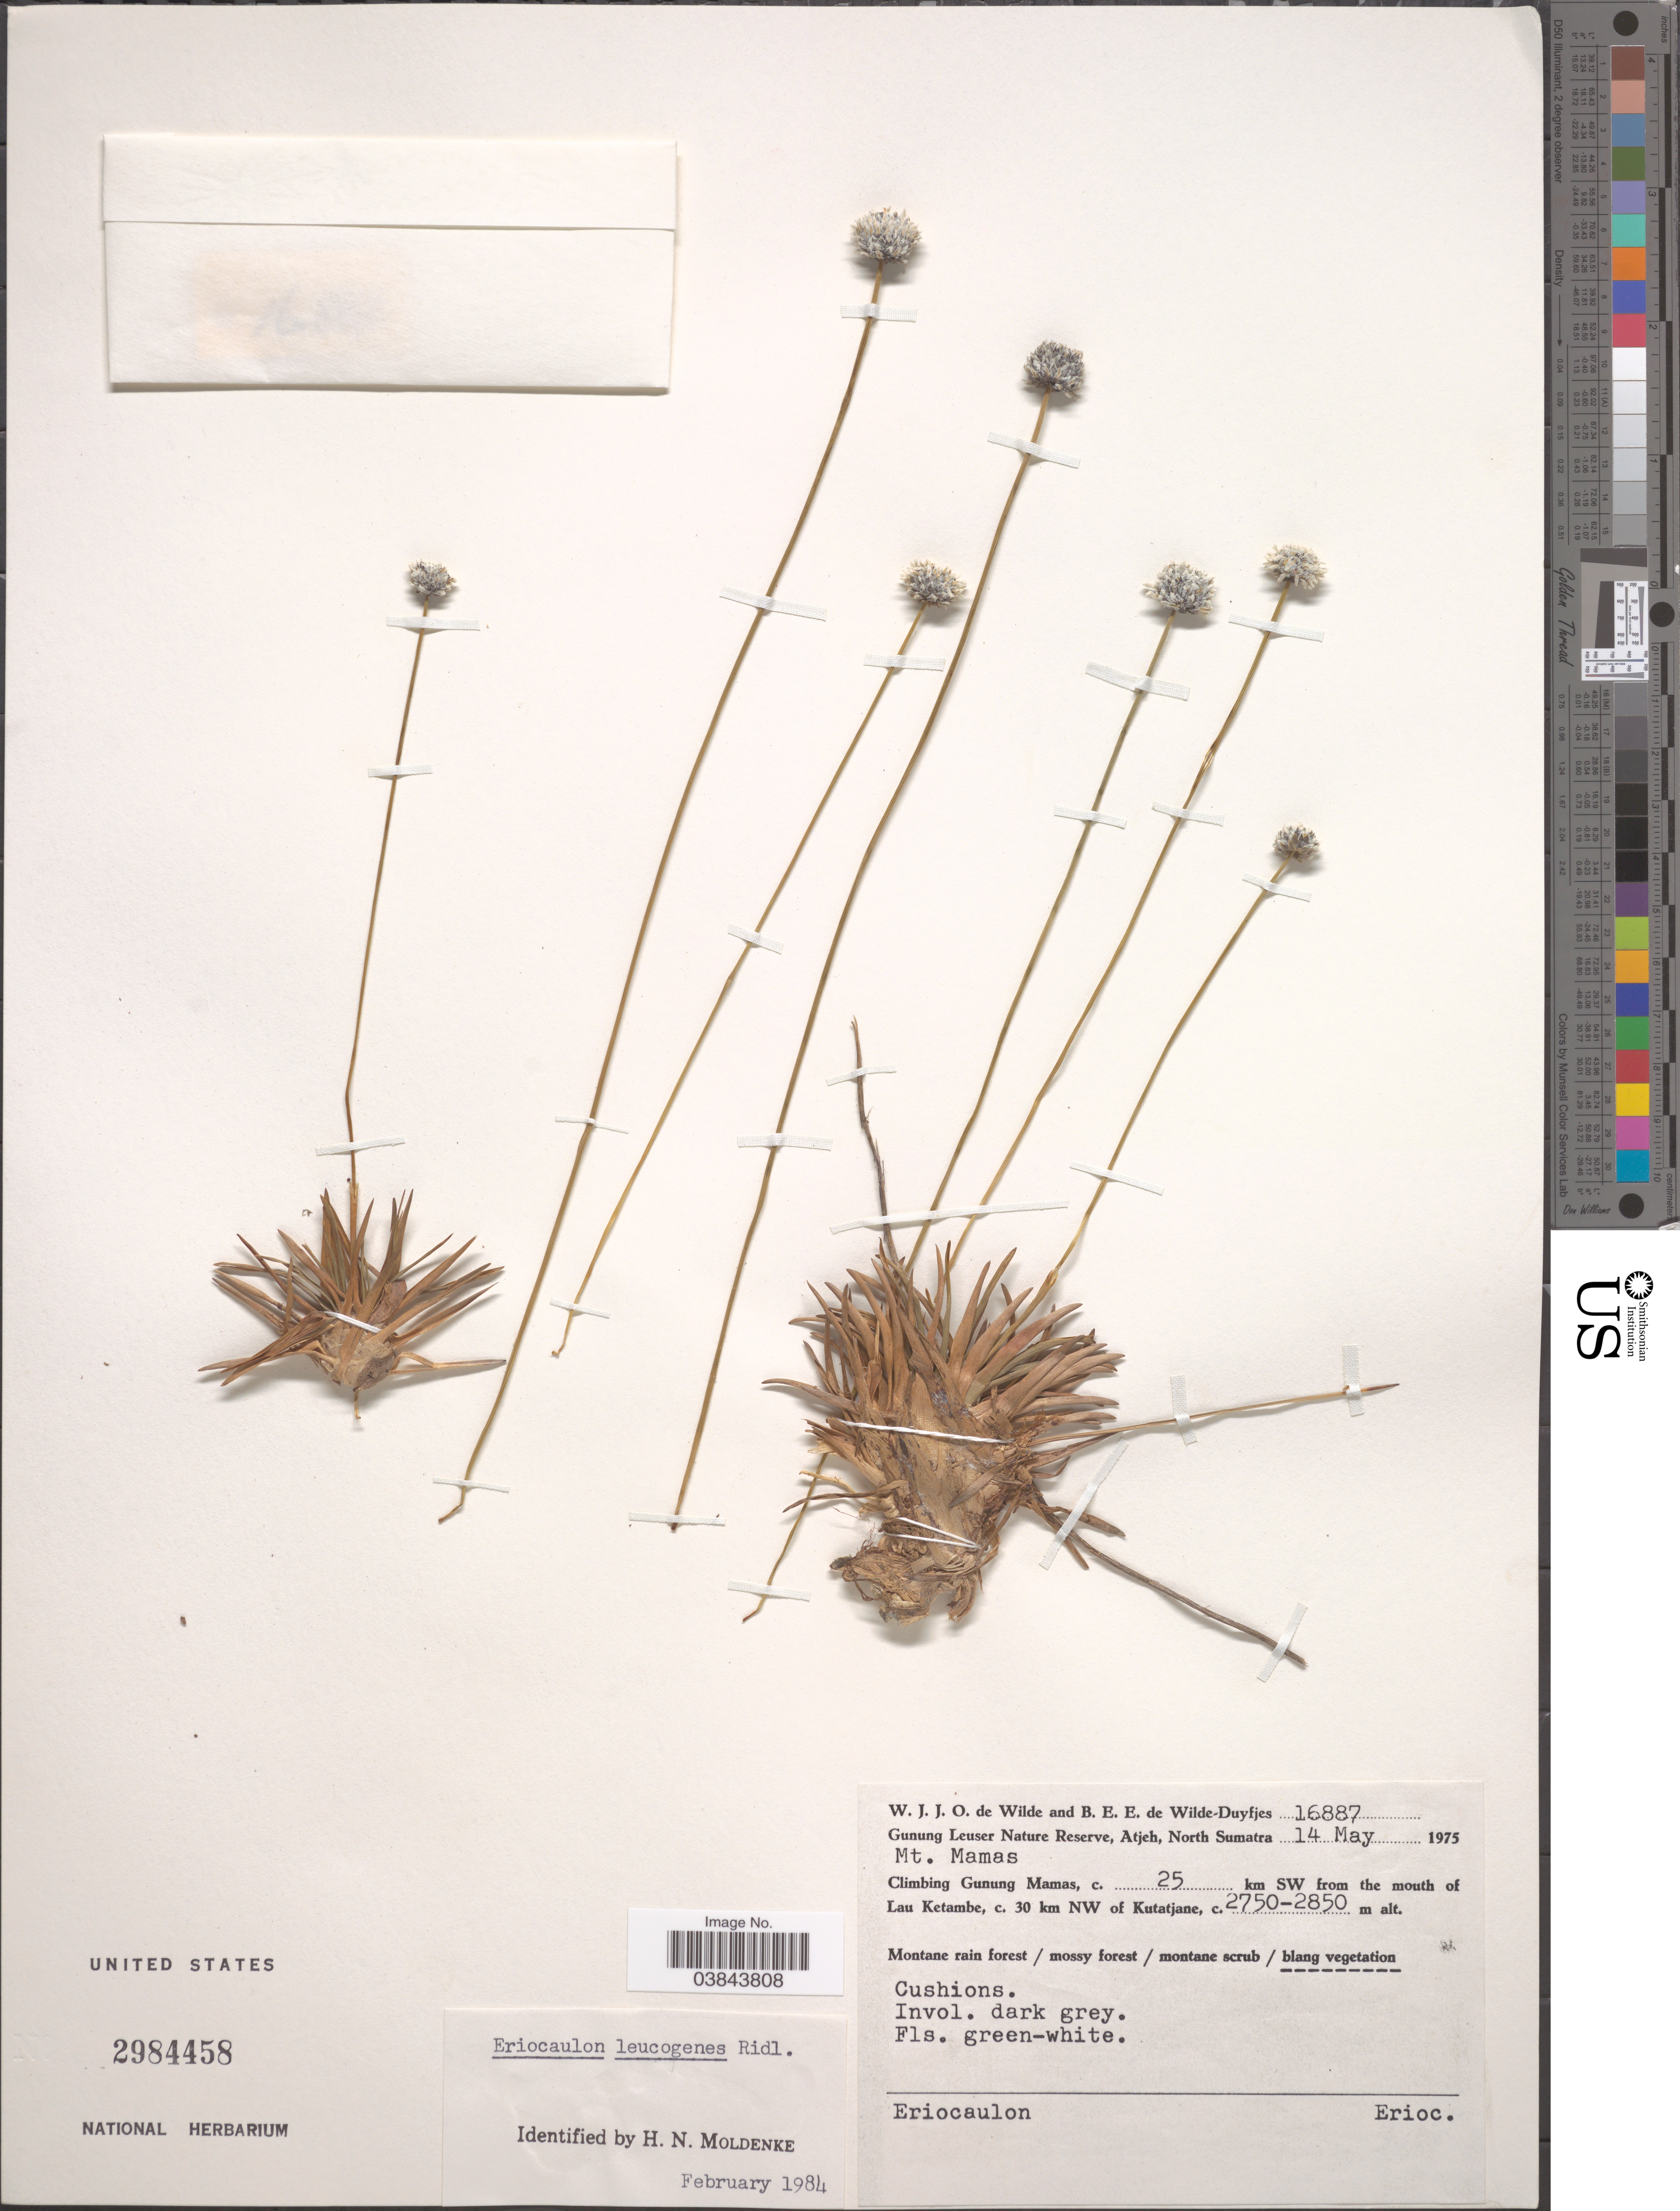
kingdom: Plantae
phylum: Tracheophyta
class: Liliopsida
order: Poales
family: Eriocaulaceae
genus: Eriocaulon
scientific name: Eriocaulon leucogenes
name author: Ridl.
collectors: W. J. de Wilde & B. E. de Wilde-Duyfjes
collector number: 16887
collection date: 1975-05-14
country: Indonesia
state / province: Sumatra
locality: Gunung Leuser Nature Reserve, Atjeh, North Sumatra. Mt. Manas. Climbing Gunung Mamas, c. 25 km SW from the mouth of Lau Ketambe, c. 30 km NW of Kutatjane.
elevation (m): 2750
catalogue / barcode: US 2984458